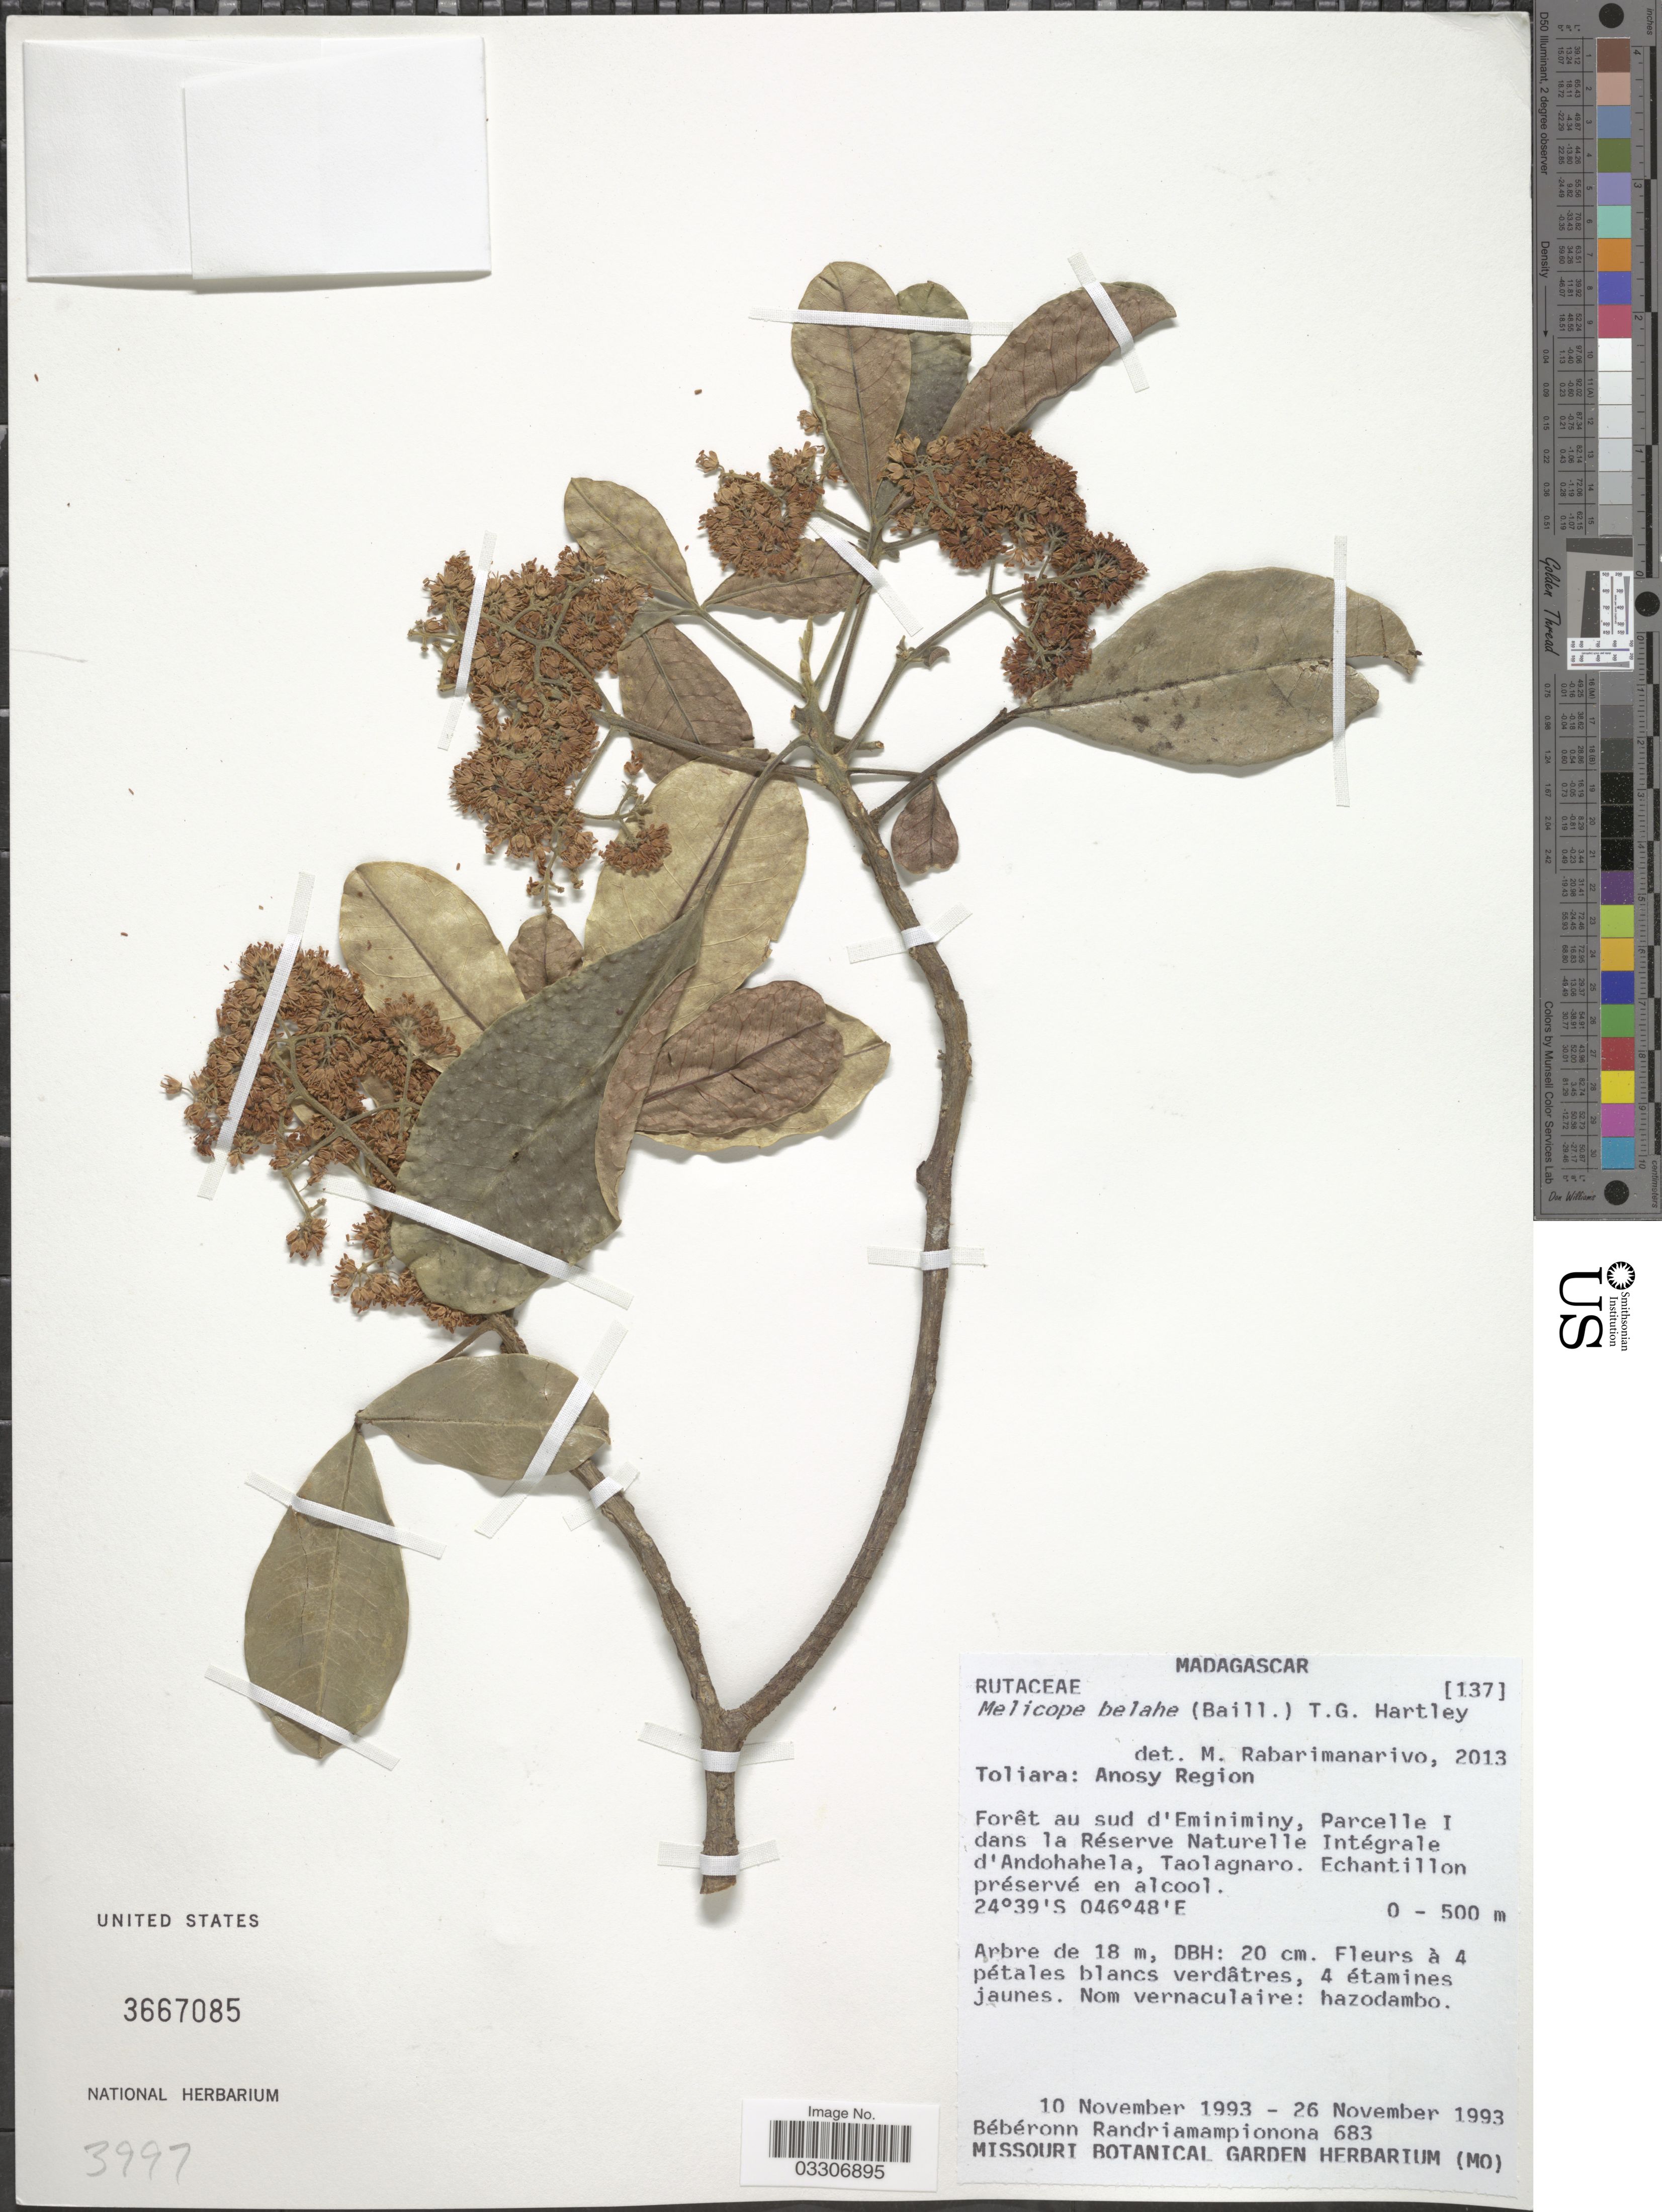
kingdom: Plantae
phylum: Tracheophyta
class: Magnoliopsida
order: Sapindales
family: Rutaceae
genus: Melicope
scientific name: Melicope belahe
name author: (Baill.) T.G. Hartley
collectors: B. Randriamampionona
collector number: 683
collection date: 1993-11-10/1993-11-26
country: Madagascar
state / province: Anosy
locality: Anosy Region. Forêt au sud d'Eminiminy, Parcelle I dans la Réserve Naturelle Intégrale d'Andohahela, Taolagnaro.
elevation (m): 0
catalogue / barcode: US 3667085